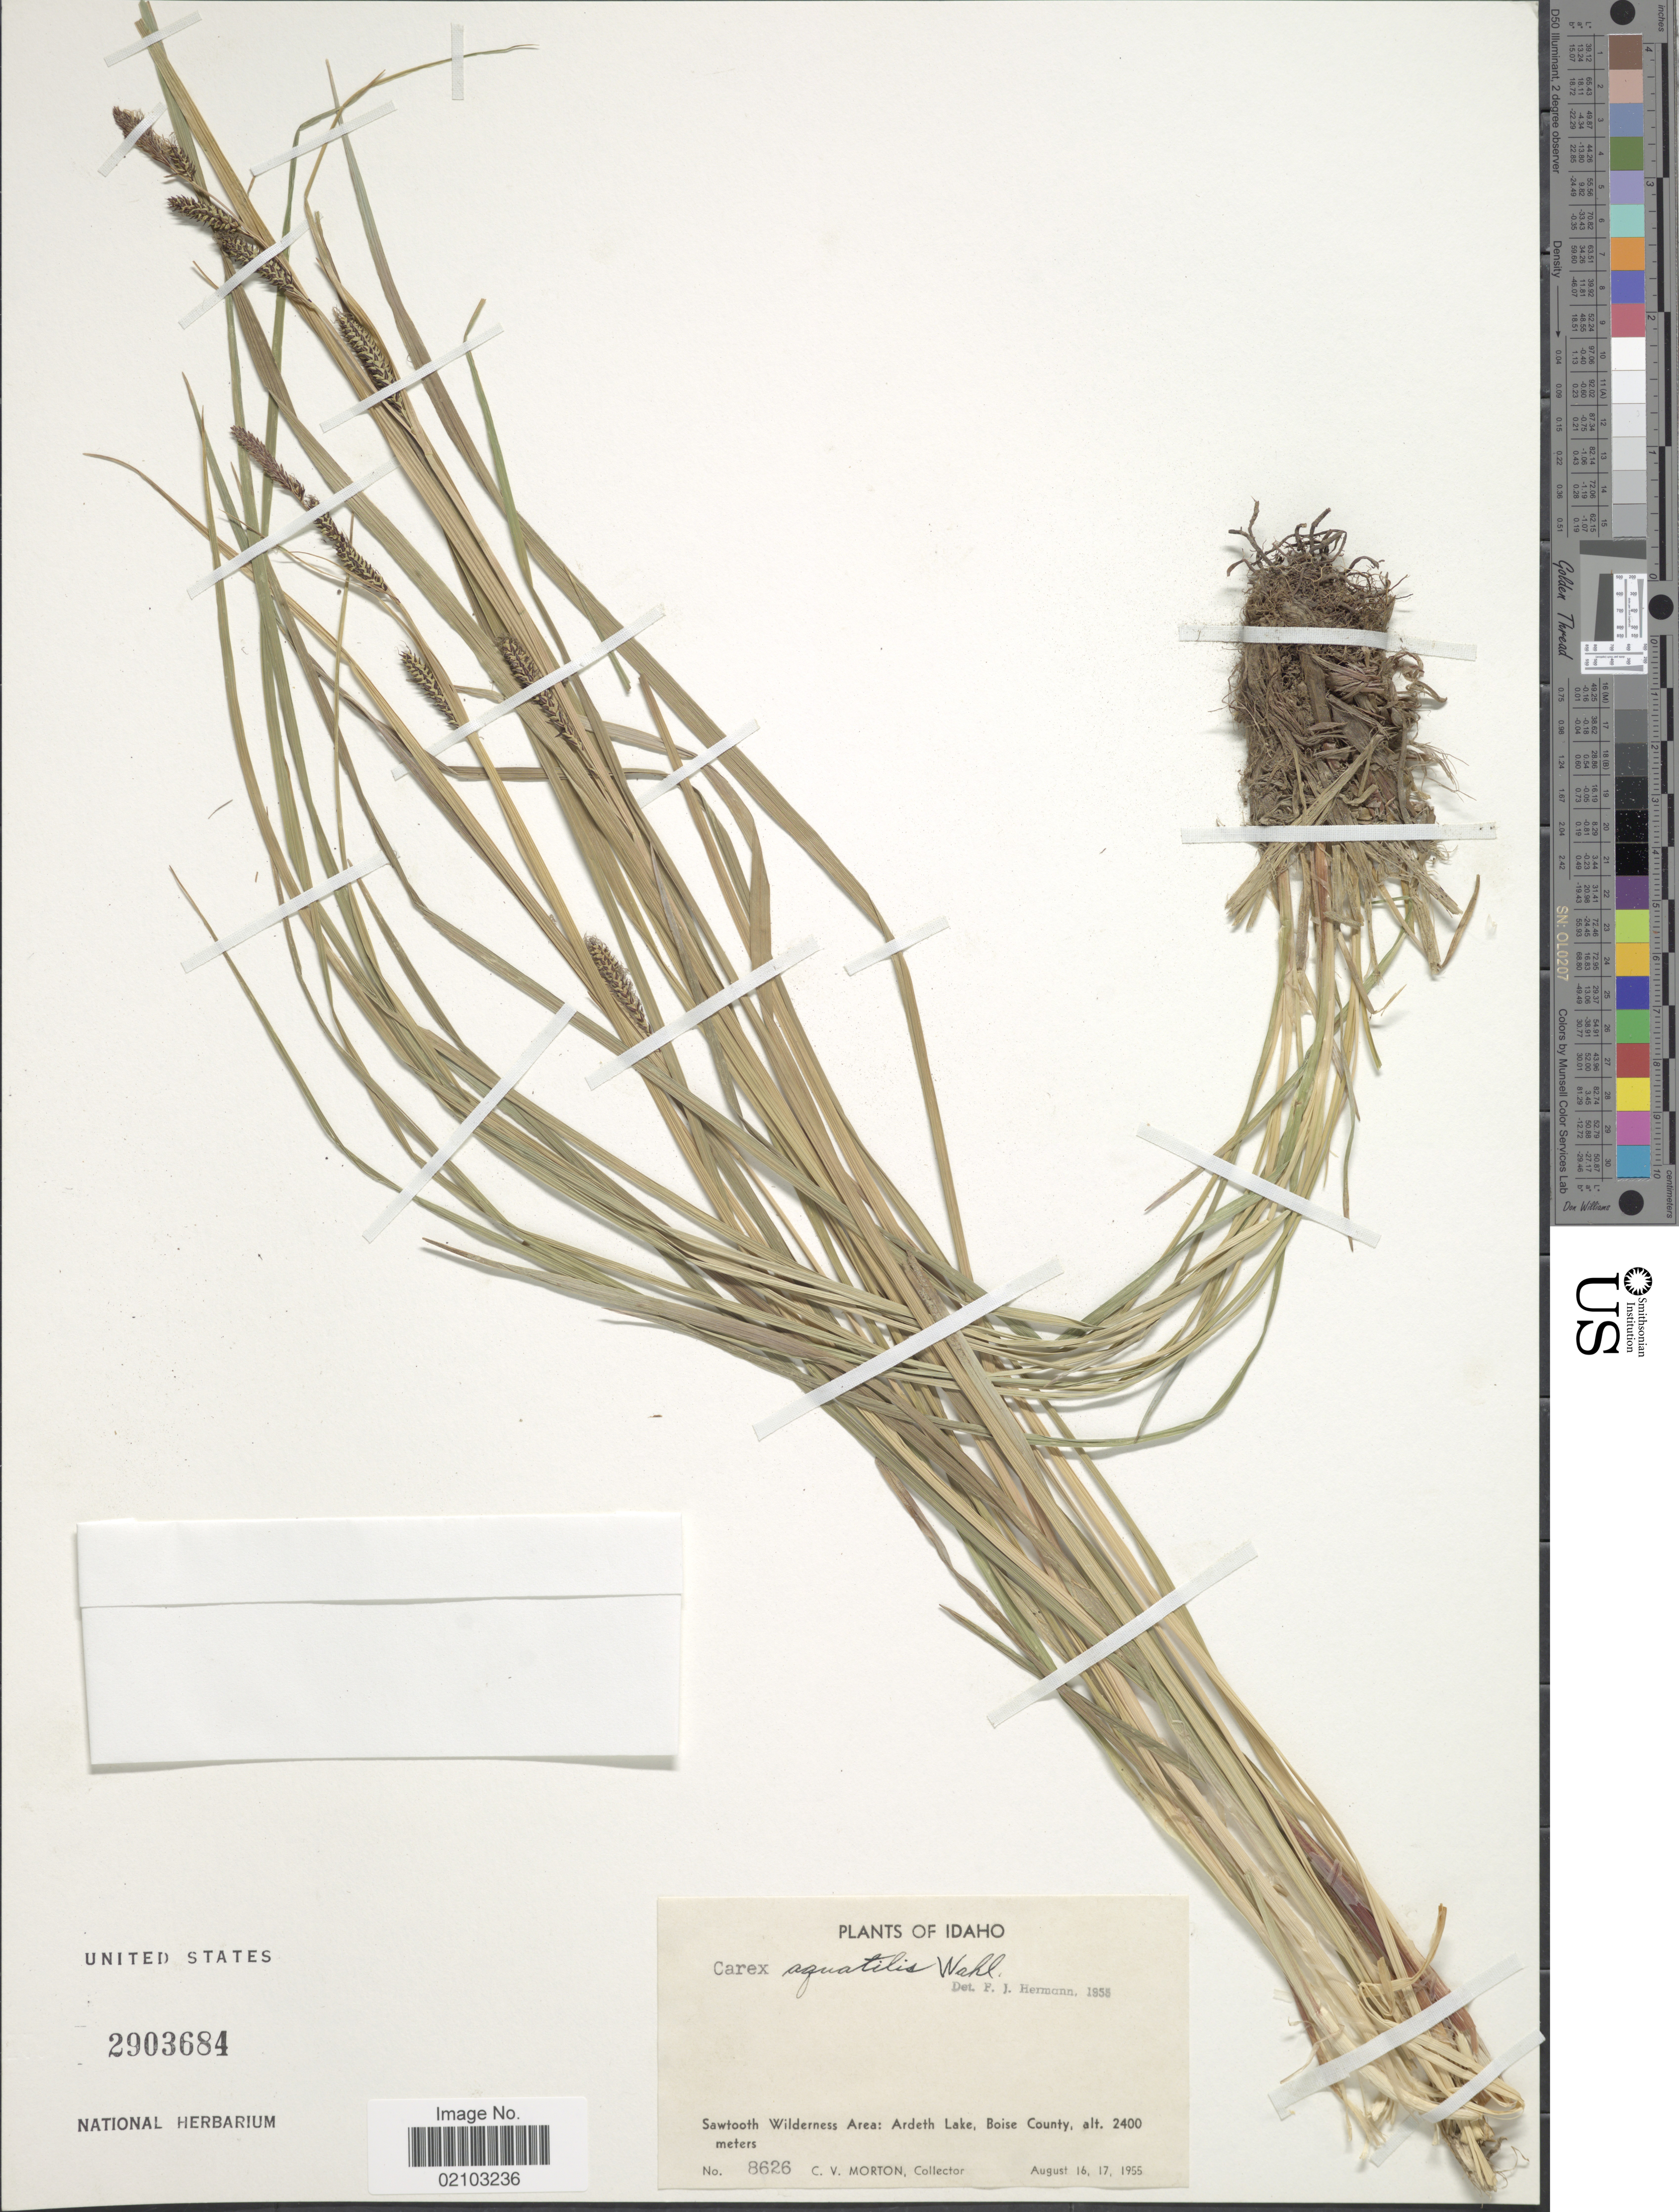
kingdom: Plantae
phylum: Tracheophyta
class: Liliopsida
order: Poales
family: Cyperaceae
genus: Carex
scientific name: Carex aquatilis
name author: Wahlenb.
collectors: C. V. Morton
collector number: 8626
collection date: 1955-08-16/1955-08-17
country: United States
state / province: Idaho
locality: Sawtooth Wilderness Area: Ardeth Lake, Boise County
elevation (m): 2400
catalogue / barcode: US 2903684